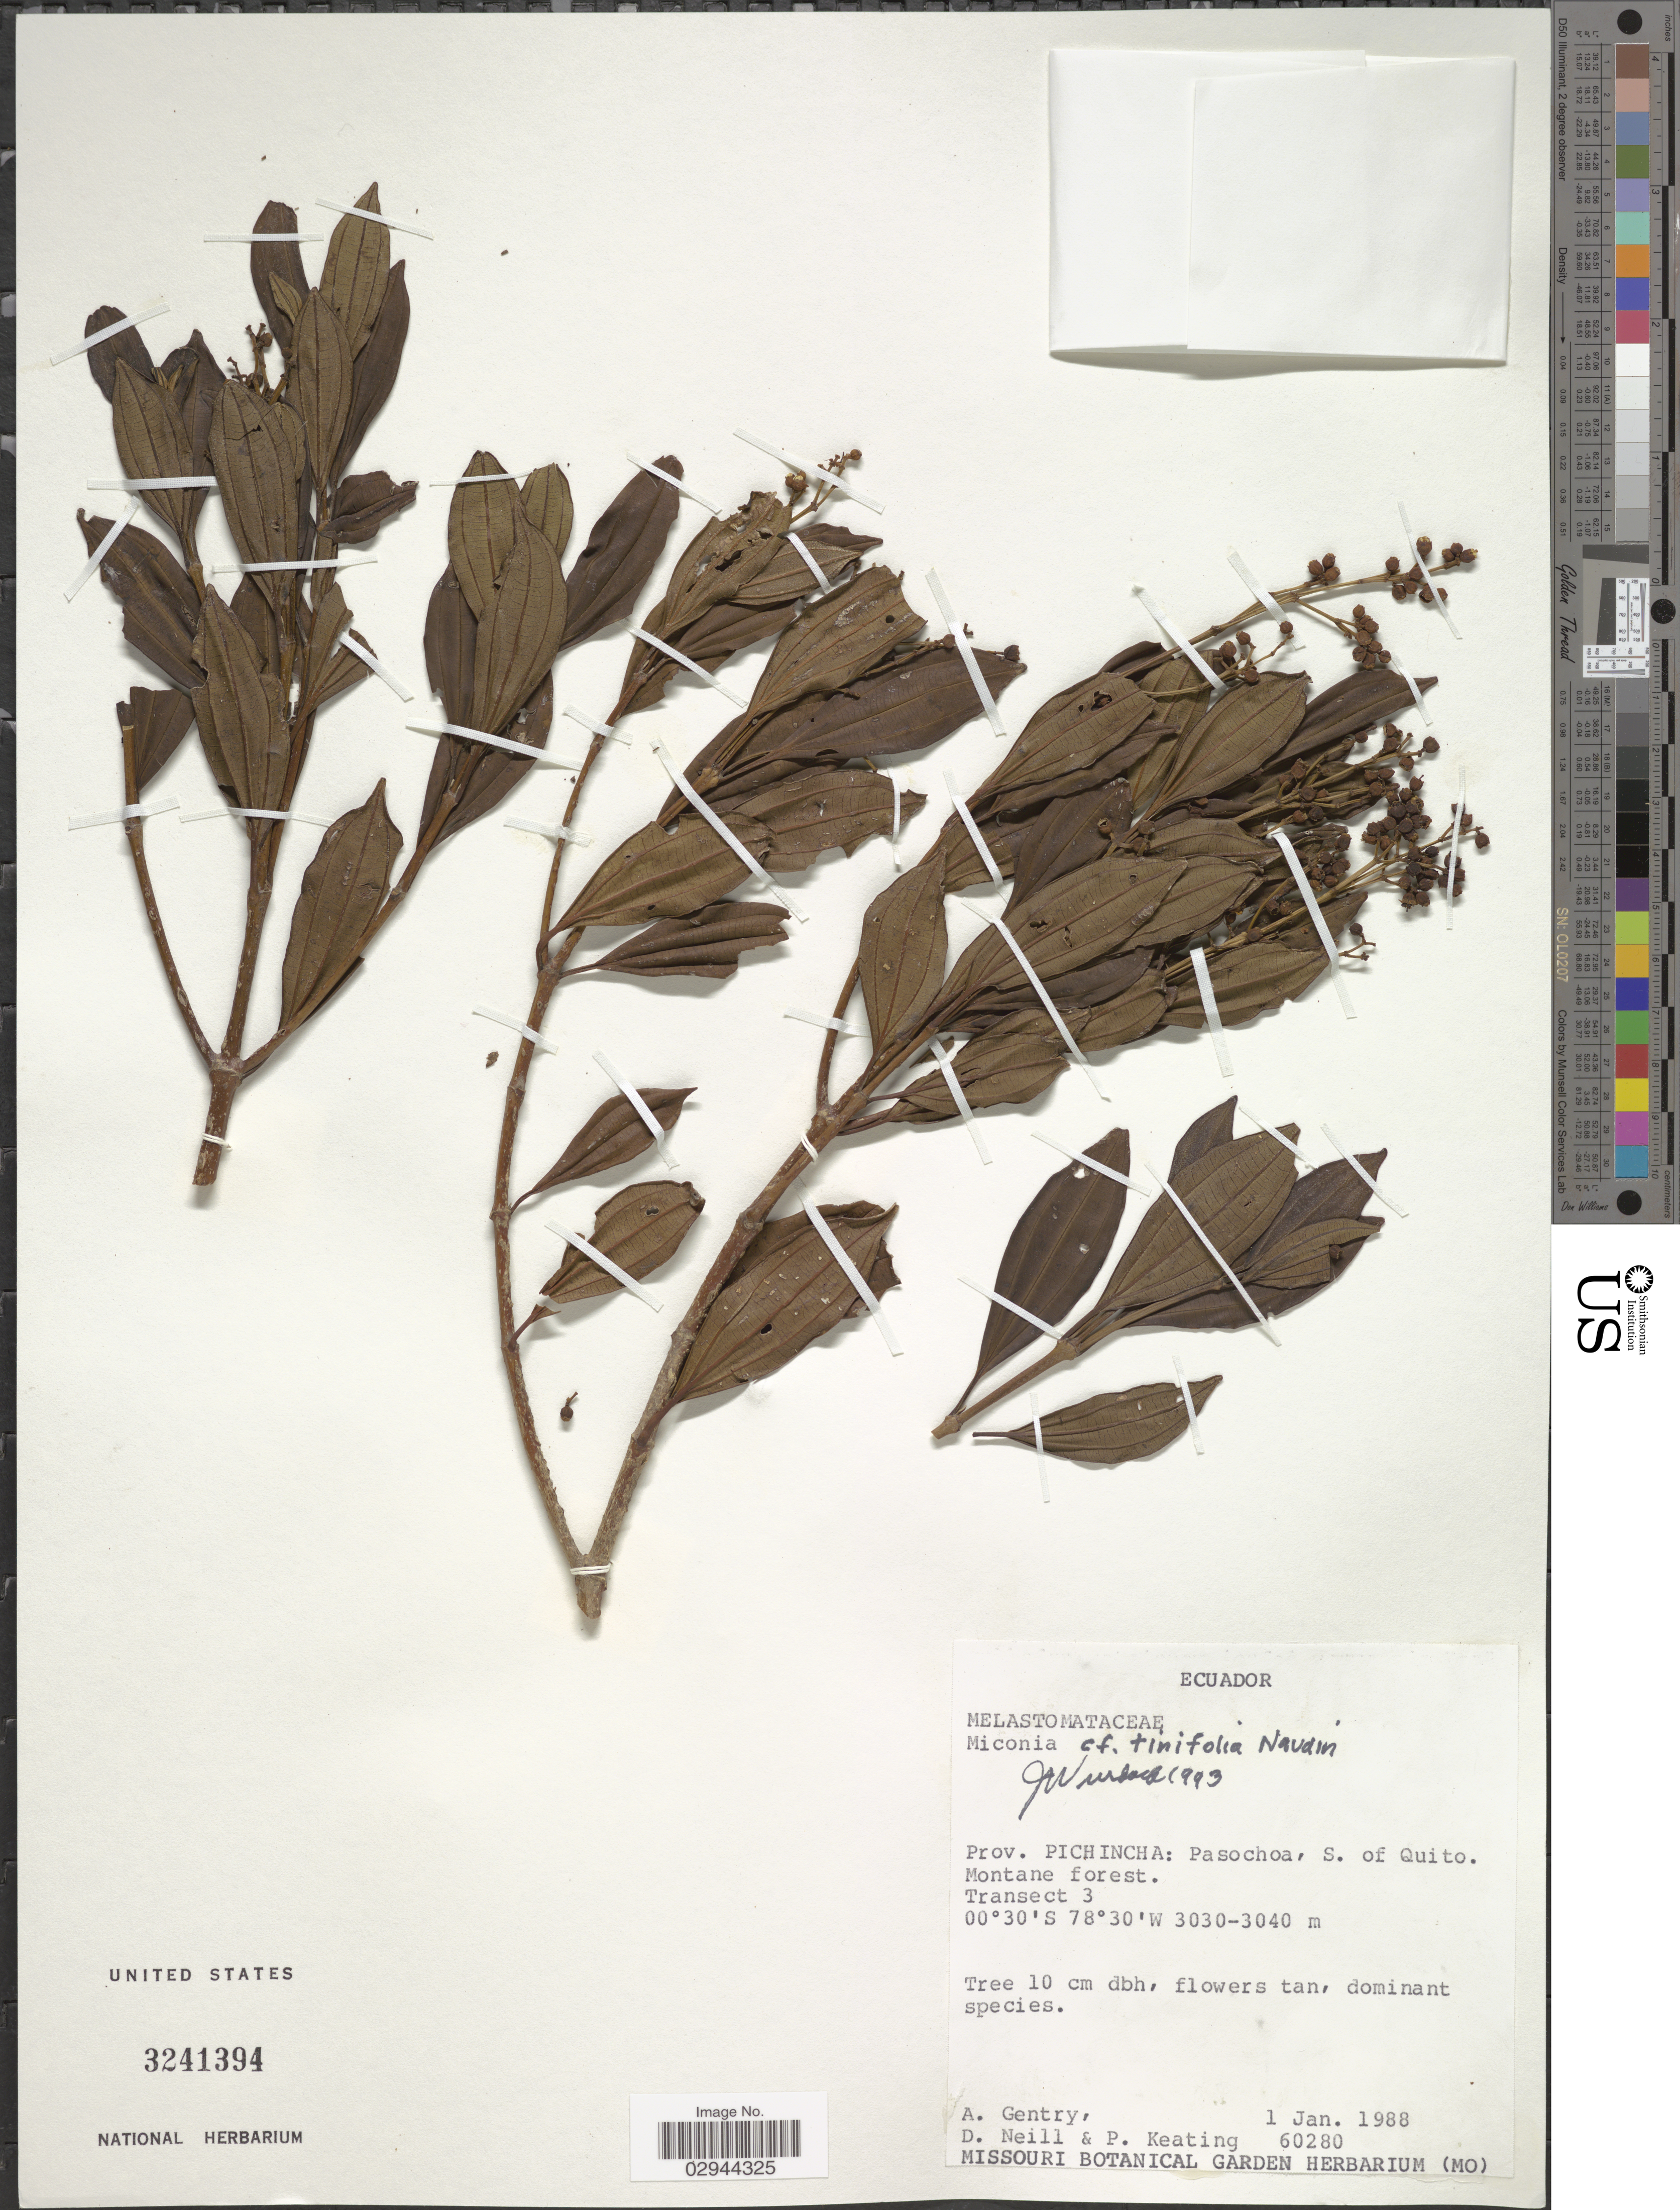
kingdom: Plantae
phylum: Tracheophyta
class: Magnoliopsida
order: Myrtales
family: Melastomataceae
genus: Miconia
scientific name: Miconia tinifolia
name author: Naudin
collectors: A. H. Gentry, D. Neill & P. Keating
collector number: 60280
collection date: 1988-01-01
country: Ecuador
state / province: Pichincha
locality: Pasochoa, S. of Quito. Transect 3.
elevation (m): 3030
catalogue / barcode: US 3241394